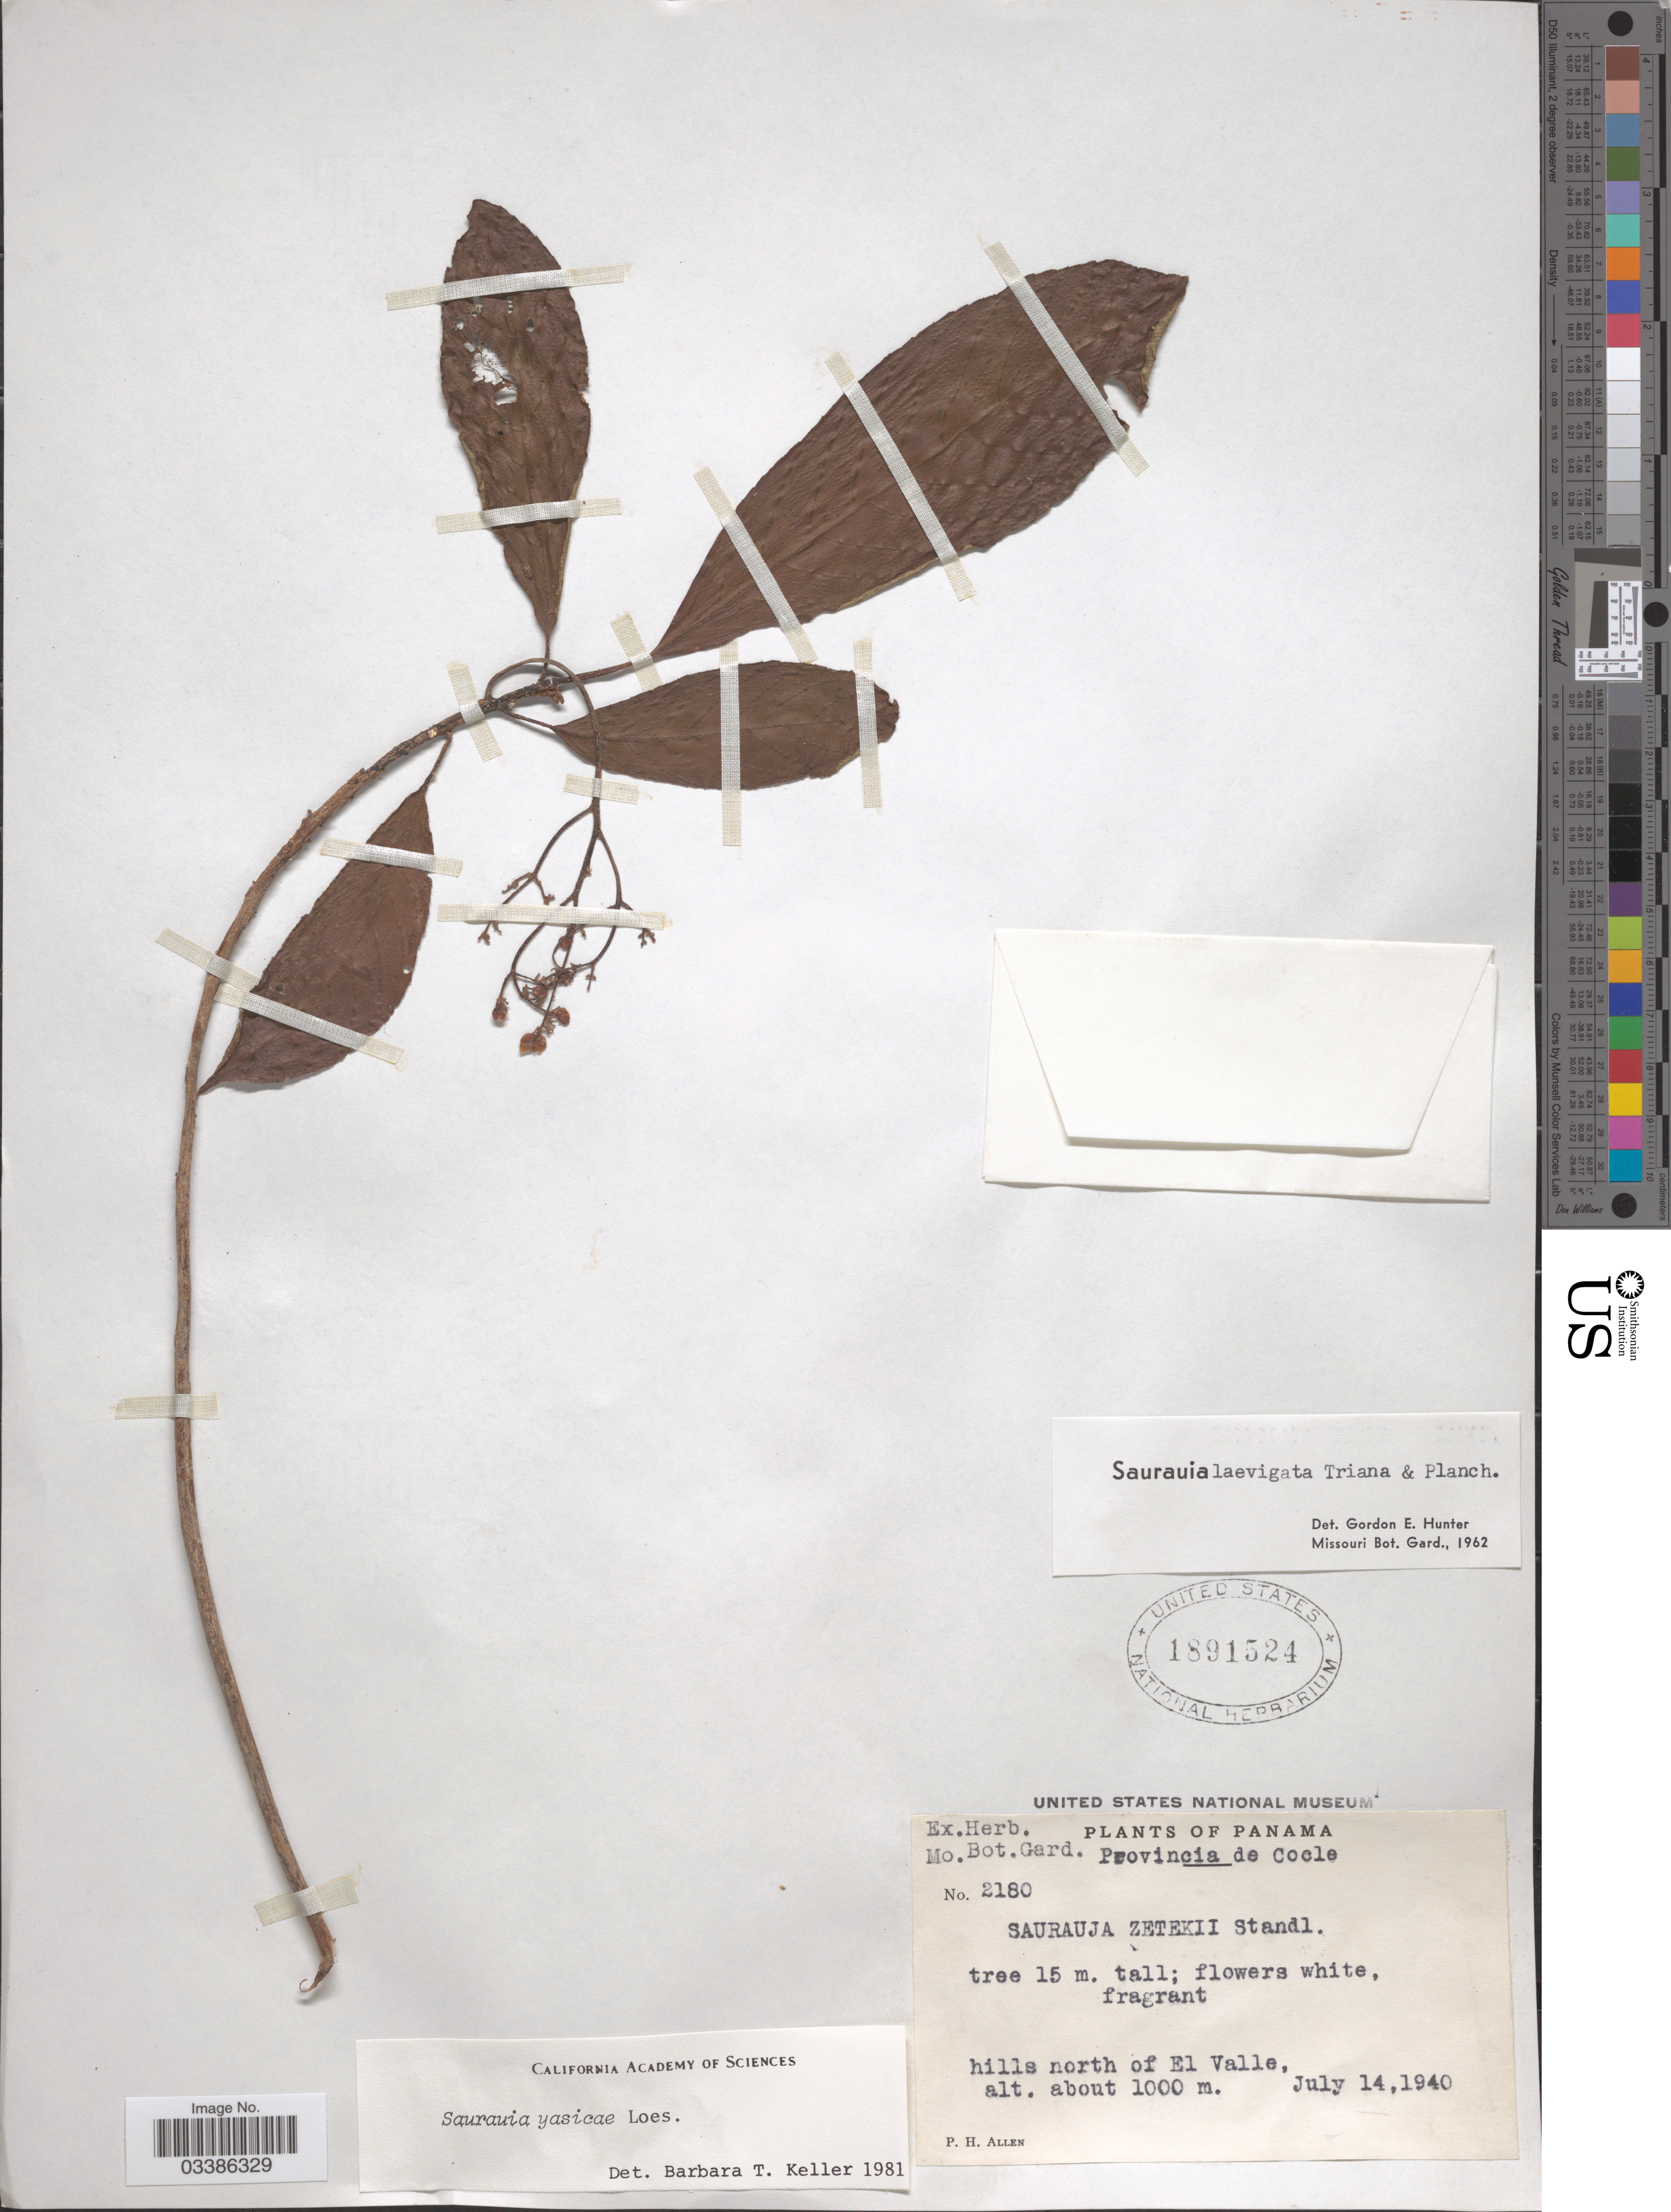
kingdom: Plantae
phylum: Tracheophyta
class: Magnoliopsida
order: Ericales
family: Actinidiaceae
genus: Saurauia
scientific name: Saurauia yasicae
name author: Loes.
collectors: P. H. Allen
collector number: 2180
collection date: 1940-07-14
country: Panama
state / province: Coclé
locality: Hills north of El Valle.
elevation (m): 1000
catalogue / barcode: US 1891524